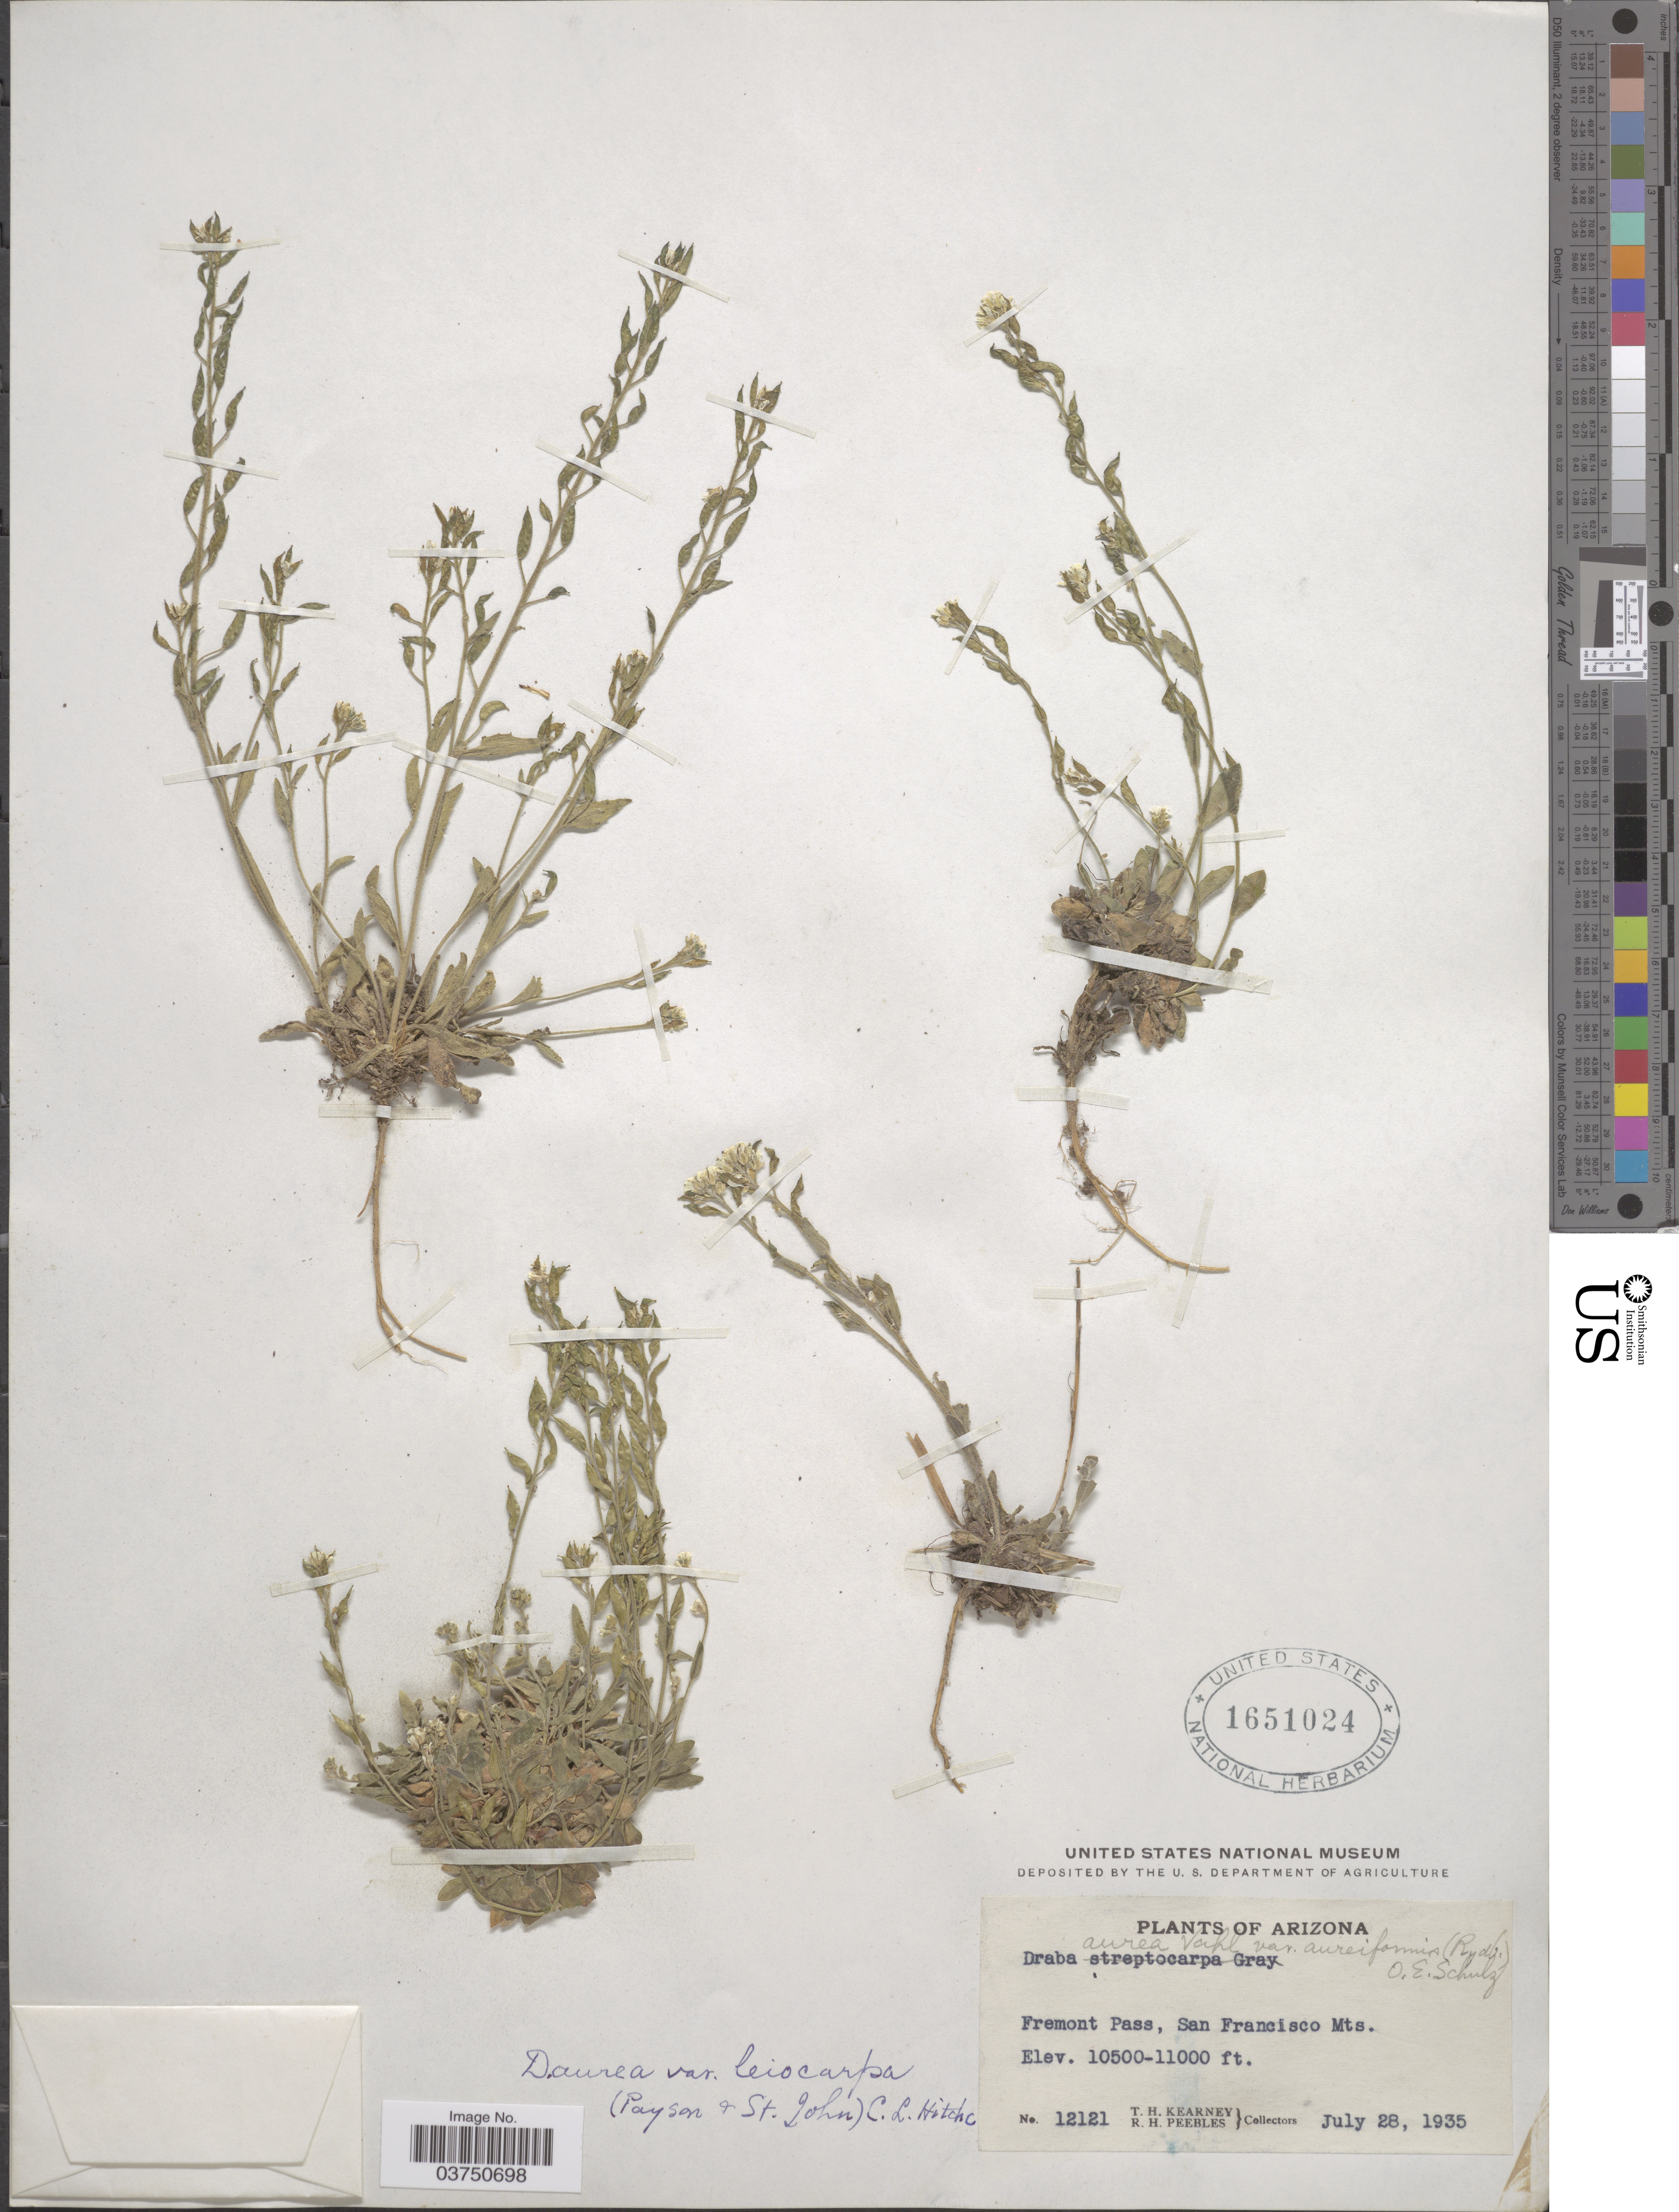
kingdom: Plantae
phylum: Tracheophyta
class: Magnoliopsida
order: Brassicales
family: Brassicaceae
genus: Draba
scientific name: Draba aurea var. leiocarpa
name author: (Payson & H. St. John) C.L. Hitchc.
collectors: T. H. Kearney & R. H. Peebles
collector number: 12121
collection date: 1935-07-28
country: United States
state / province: Arizona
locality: Fremont Pass, San Francisco Mts.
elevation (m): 3200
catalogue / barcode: US 1651024